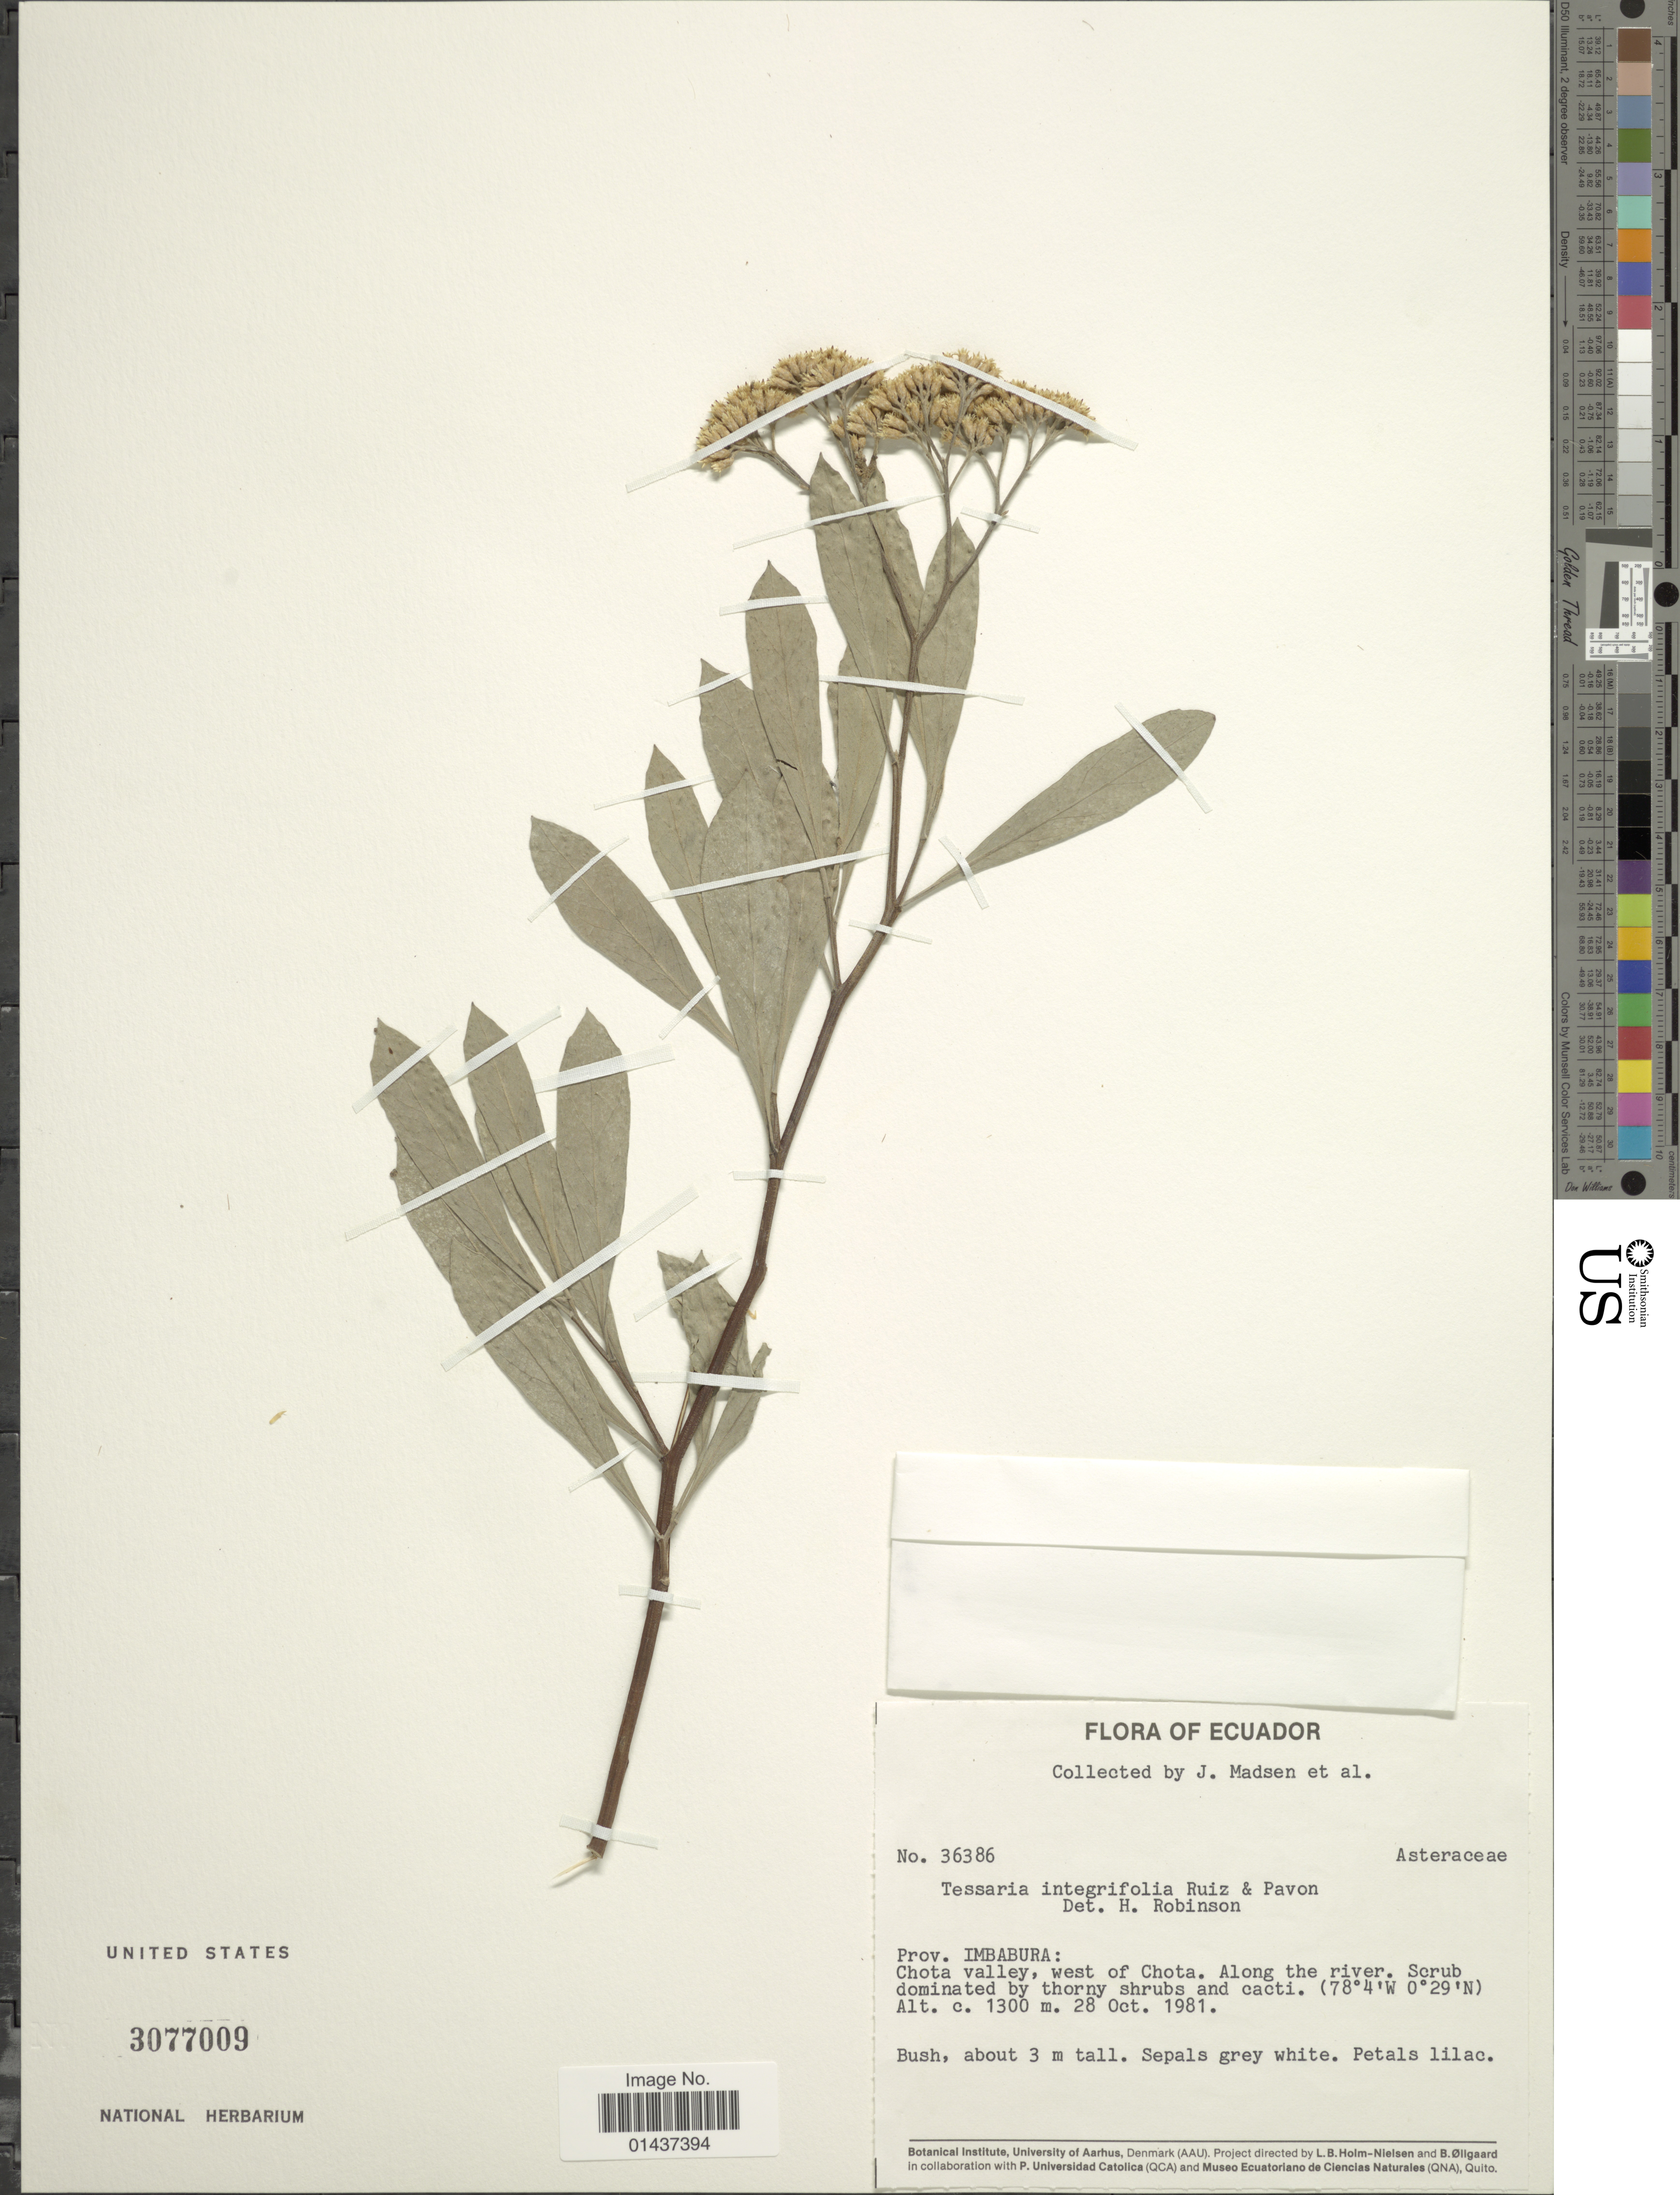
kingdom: Plantae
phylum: Tracheophyta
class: Magnoliopsida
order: Asterales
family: Asteraceae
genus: Tessaria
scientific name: Tessaria integrifolia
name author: Ruiz & Pav.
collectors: J. Madsen & et al.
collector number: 36386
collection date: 1981-10-28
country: Ecuador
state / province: Imbabura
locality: Chota valley, west of Chota. Along the river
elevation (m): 1300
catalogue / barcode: US 3077009